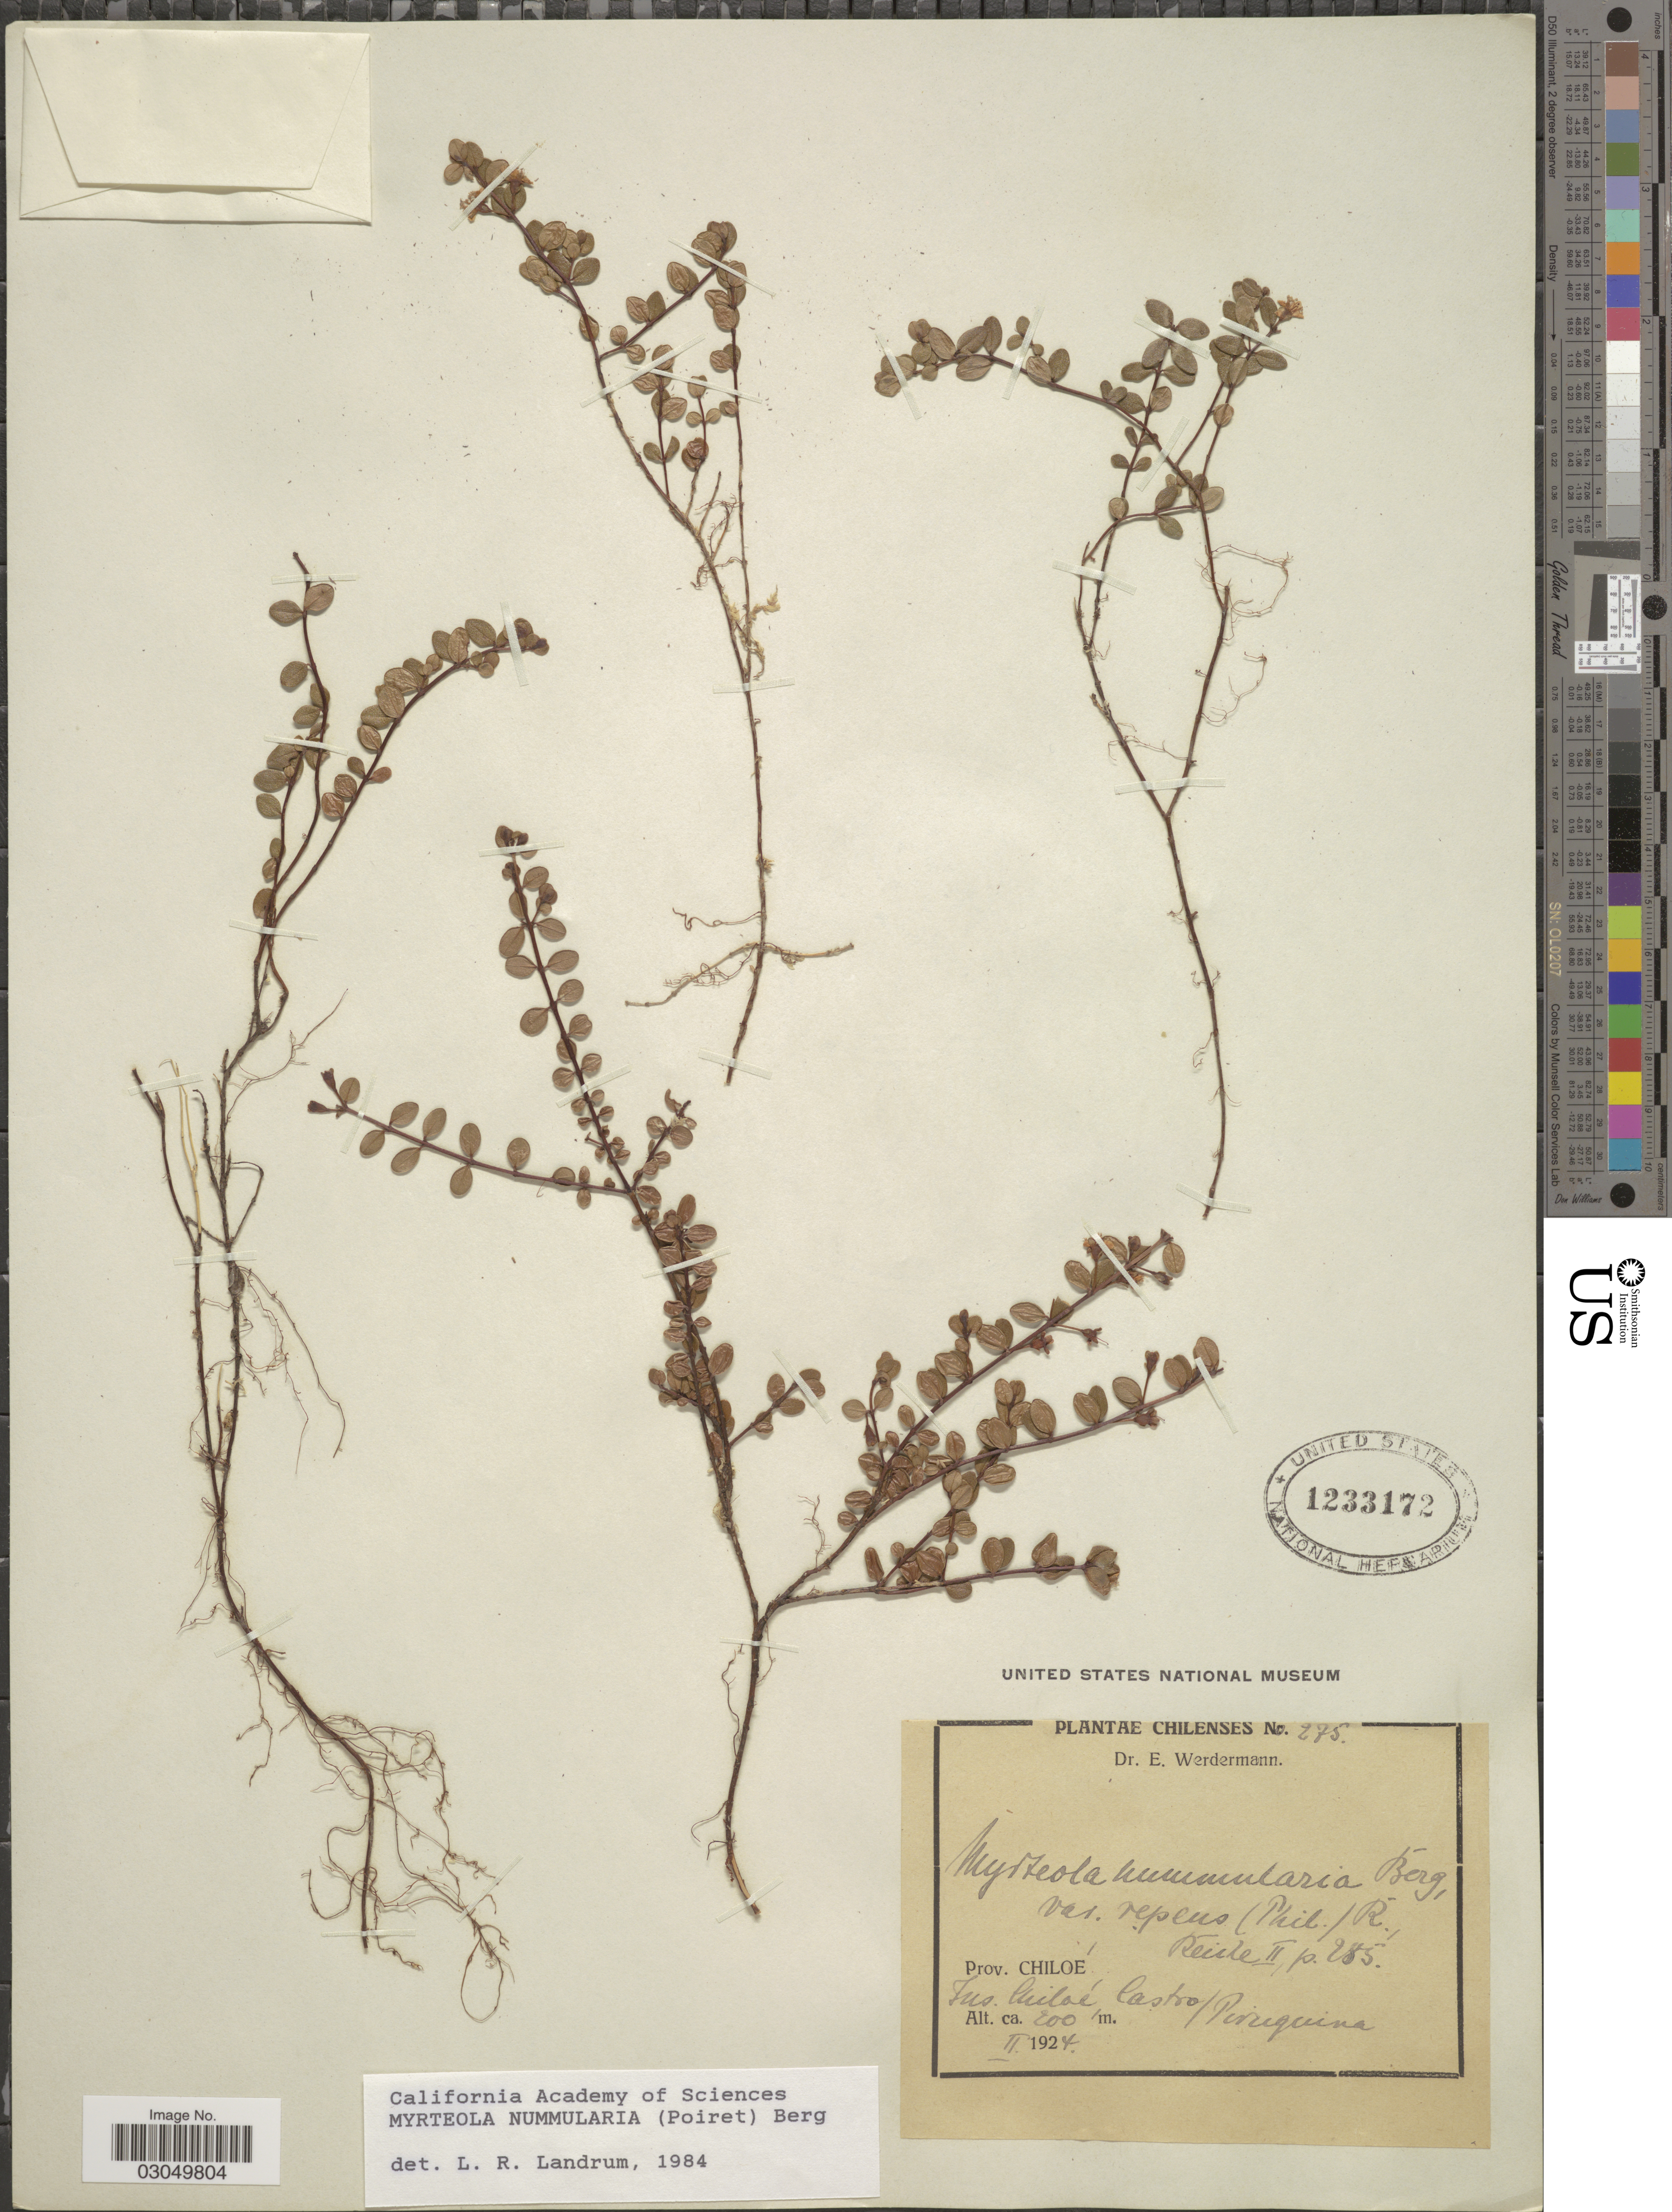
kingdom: Plantae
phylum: Tracheophyta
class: Magnoliopsida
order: Myrtales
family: Myrtaceae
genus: Myrteola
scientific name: Myrteola nummularia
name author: (Lam.) O. Berg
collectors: E. Werdermann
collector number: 275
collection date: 1924-02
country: Chile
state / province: Arica y Parinacota (XV)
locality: Prov. Chiloé. Ins. Chiloé, Castro/ Piruquina.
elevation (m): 200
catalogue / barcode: US 1233172